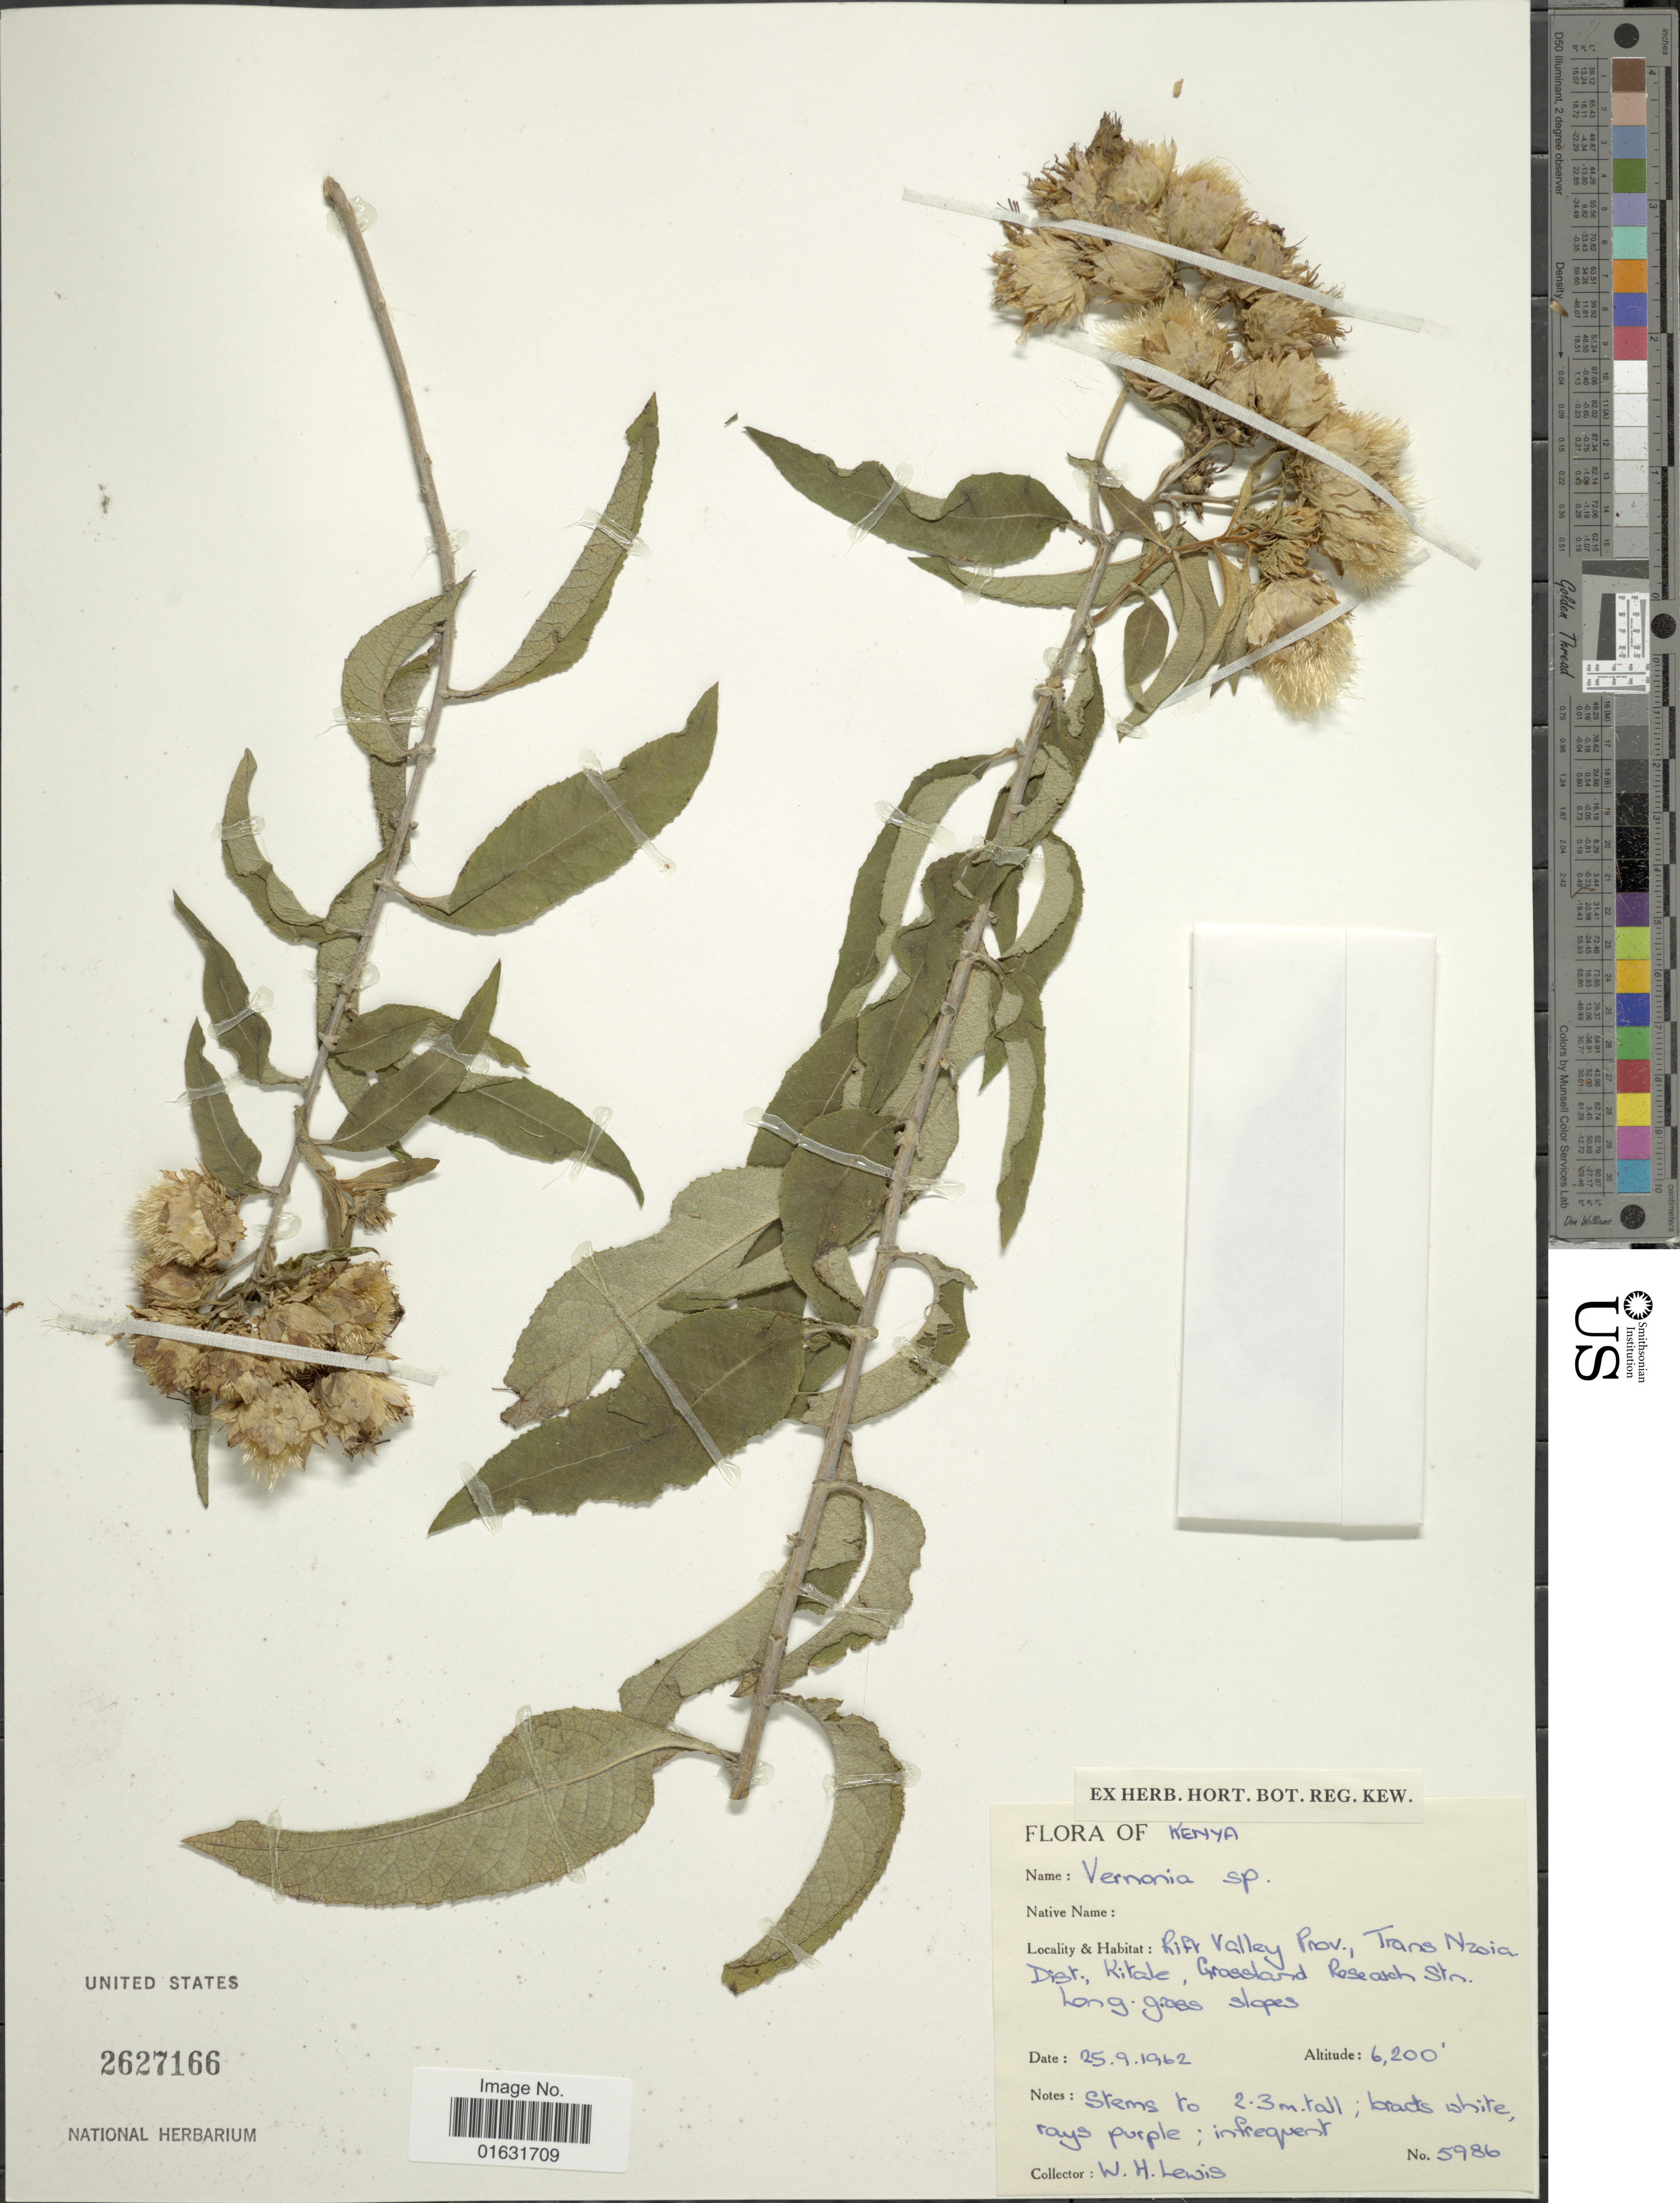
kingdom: Plantae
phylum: Tracheophyta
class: Magnoliopsida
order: Asterales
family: Asteraceae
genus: Baccharoides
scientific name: Baccharoides adoensis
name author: (Sch. Bip. ex Walp.) H. Rob.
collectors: W. H. Lewis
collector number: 5986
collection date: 1962-09-25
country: Kenya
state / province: Trans Nzoia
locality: Rift Valley, Dist. Kitale, Grassland Research Stn. [interpreted]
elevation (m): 1890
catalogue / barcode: US 2627166